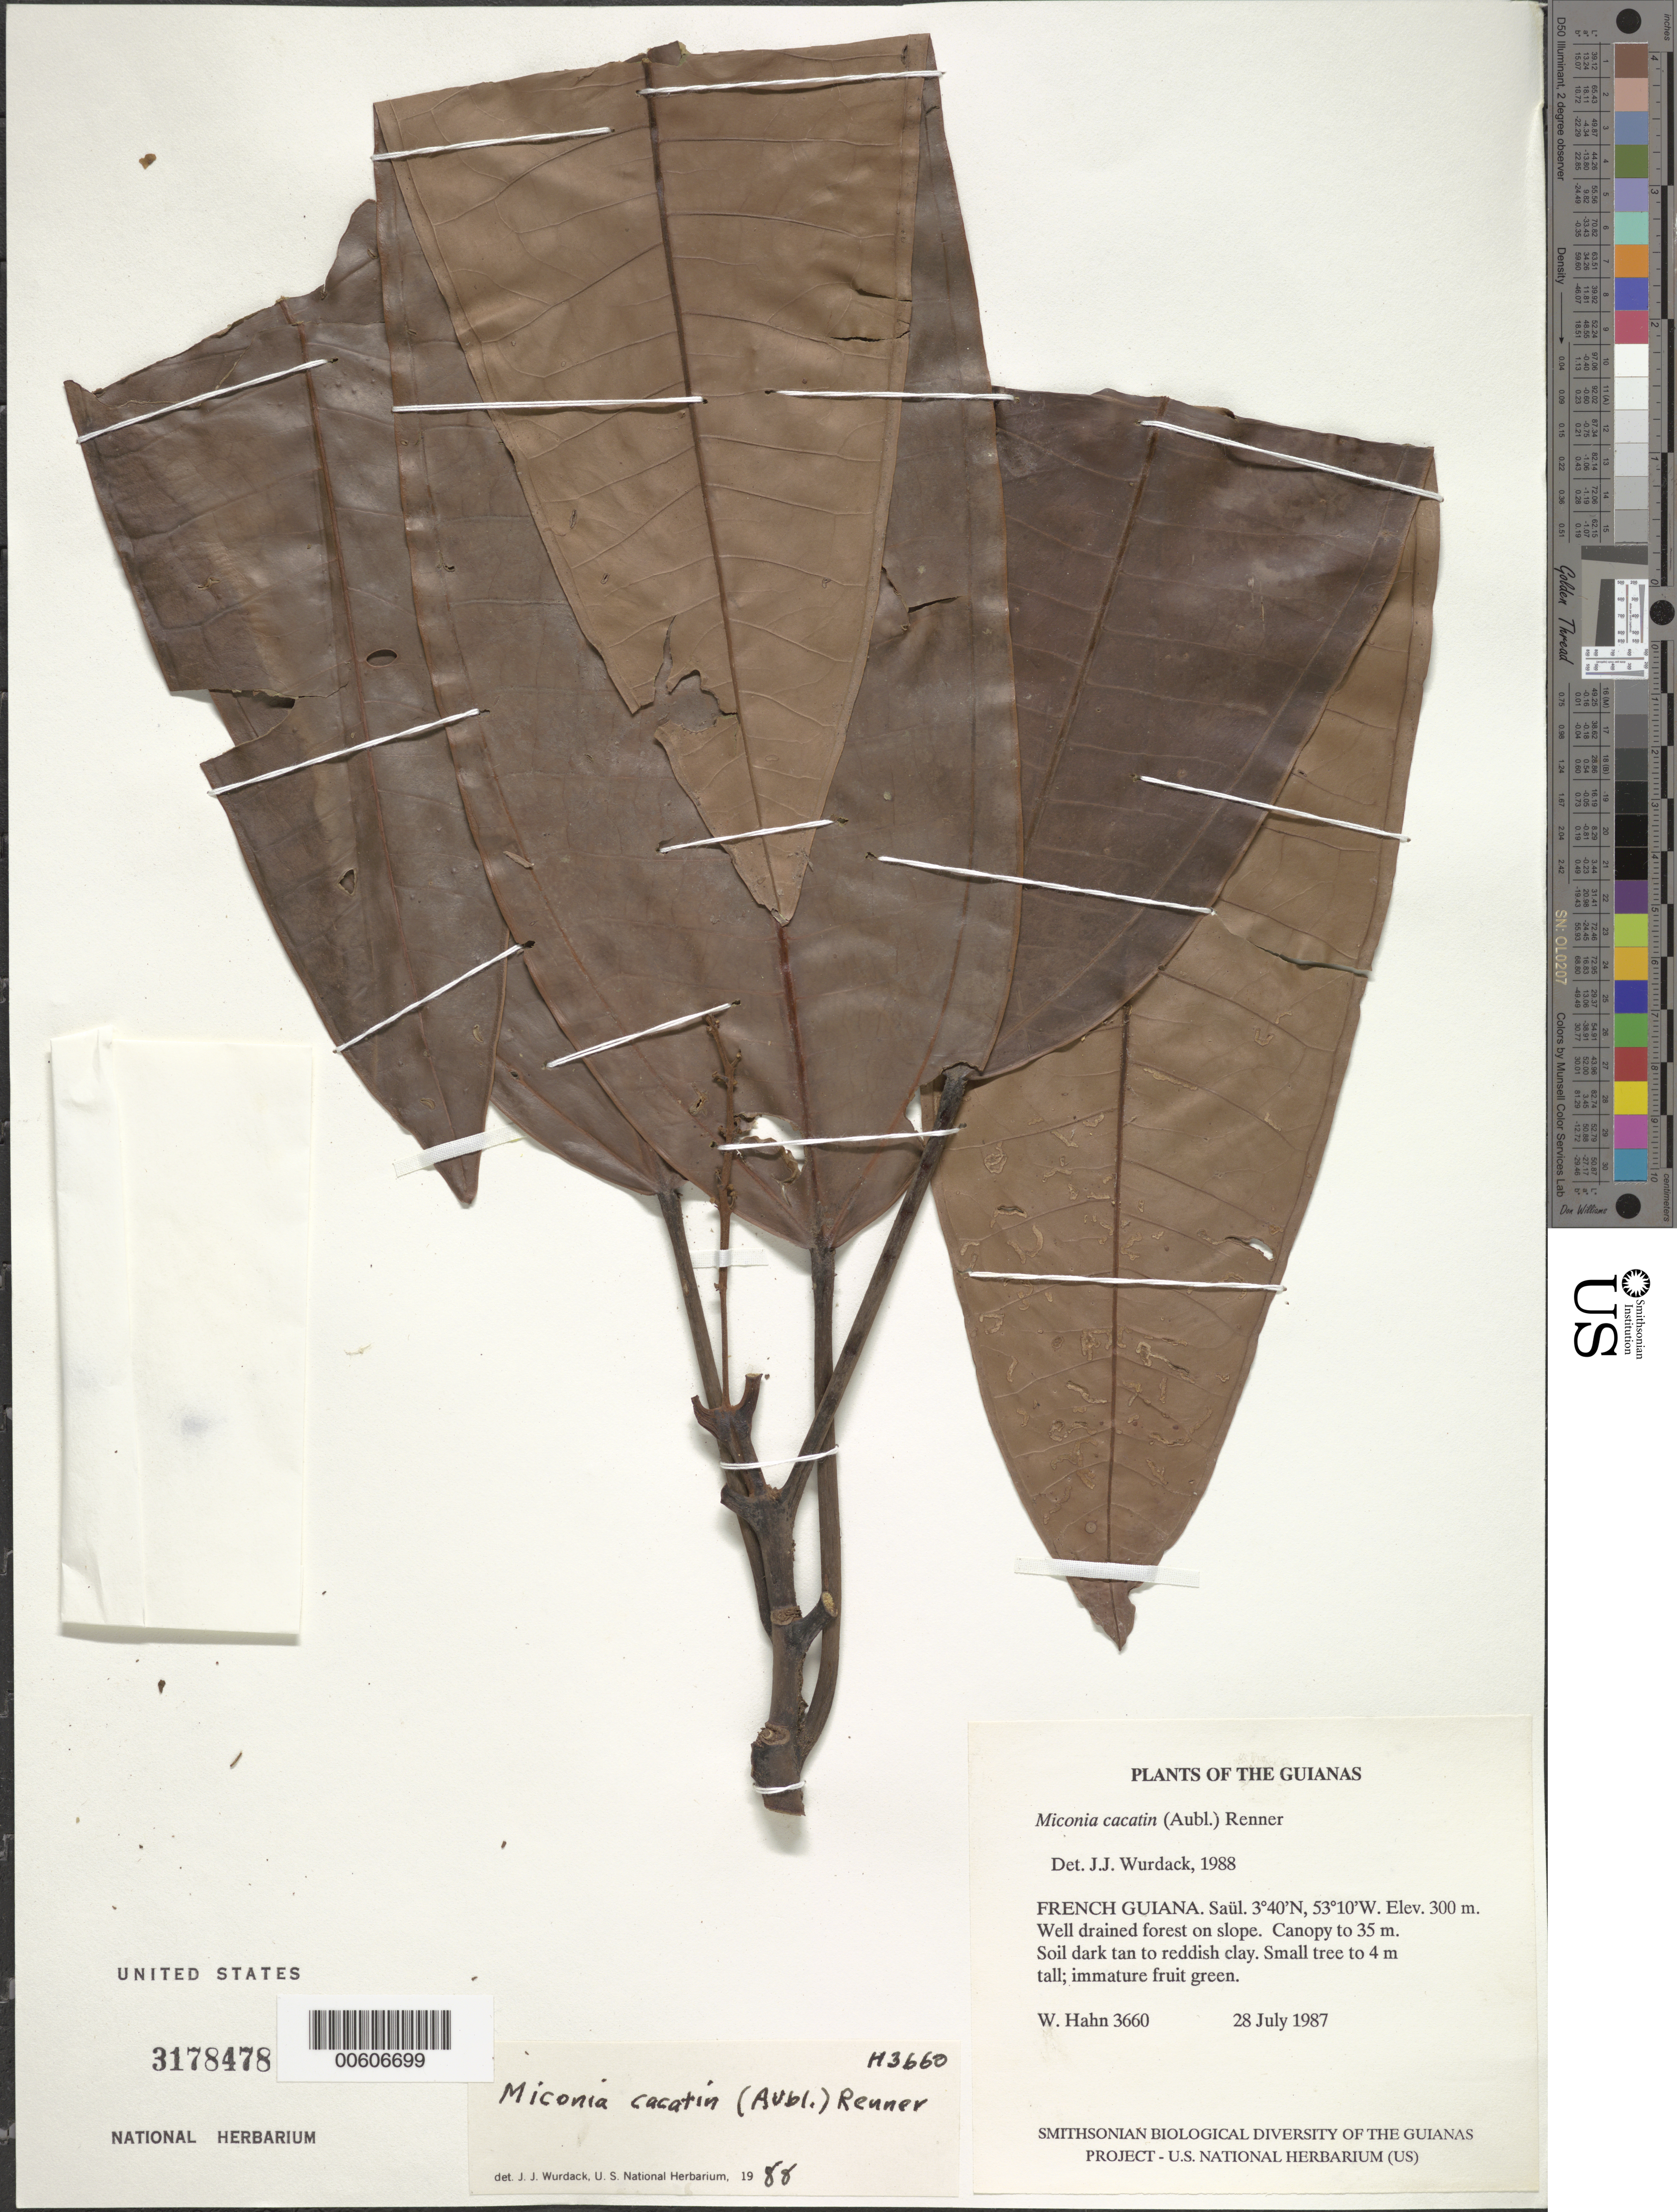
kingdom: Plantae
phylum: Tracheophyta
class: Magnoliopsida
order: Myrtales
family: Melastomataceae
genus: Miconia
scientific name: Miconia cacatin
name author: (Aubl.) S.S. Renner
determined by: Wurdack, John J., (US), US (UNITED STATES)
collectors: W. Hahn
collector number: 3660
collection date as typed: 28 July 1987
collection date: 1987-07-28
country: French Guiana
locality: Saül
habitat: Well drained forest on slope. Canopy to 35 m. Soil dark tan to reddish clay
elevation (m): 300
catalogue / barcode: US 3178478